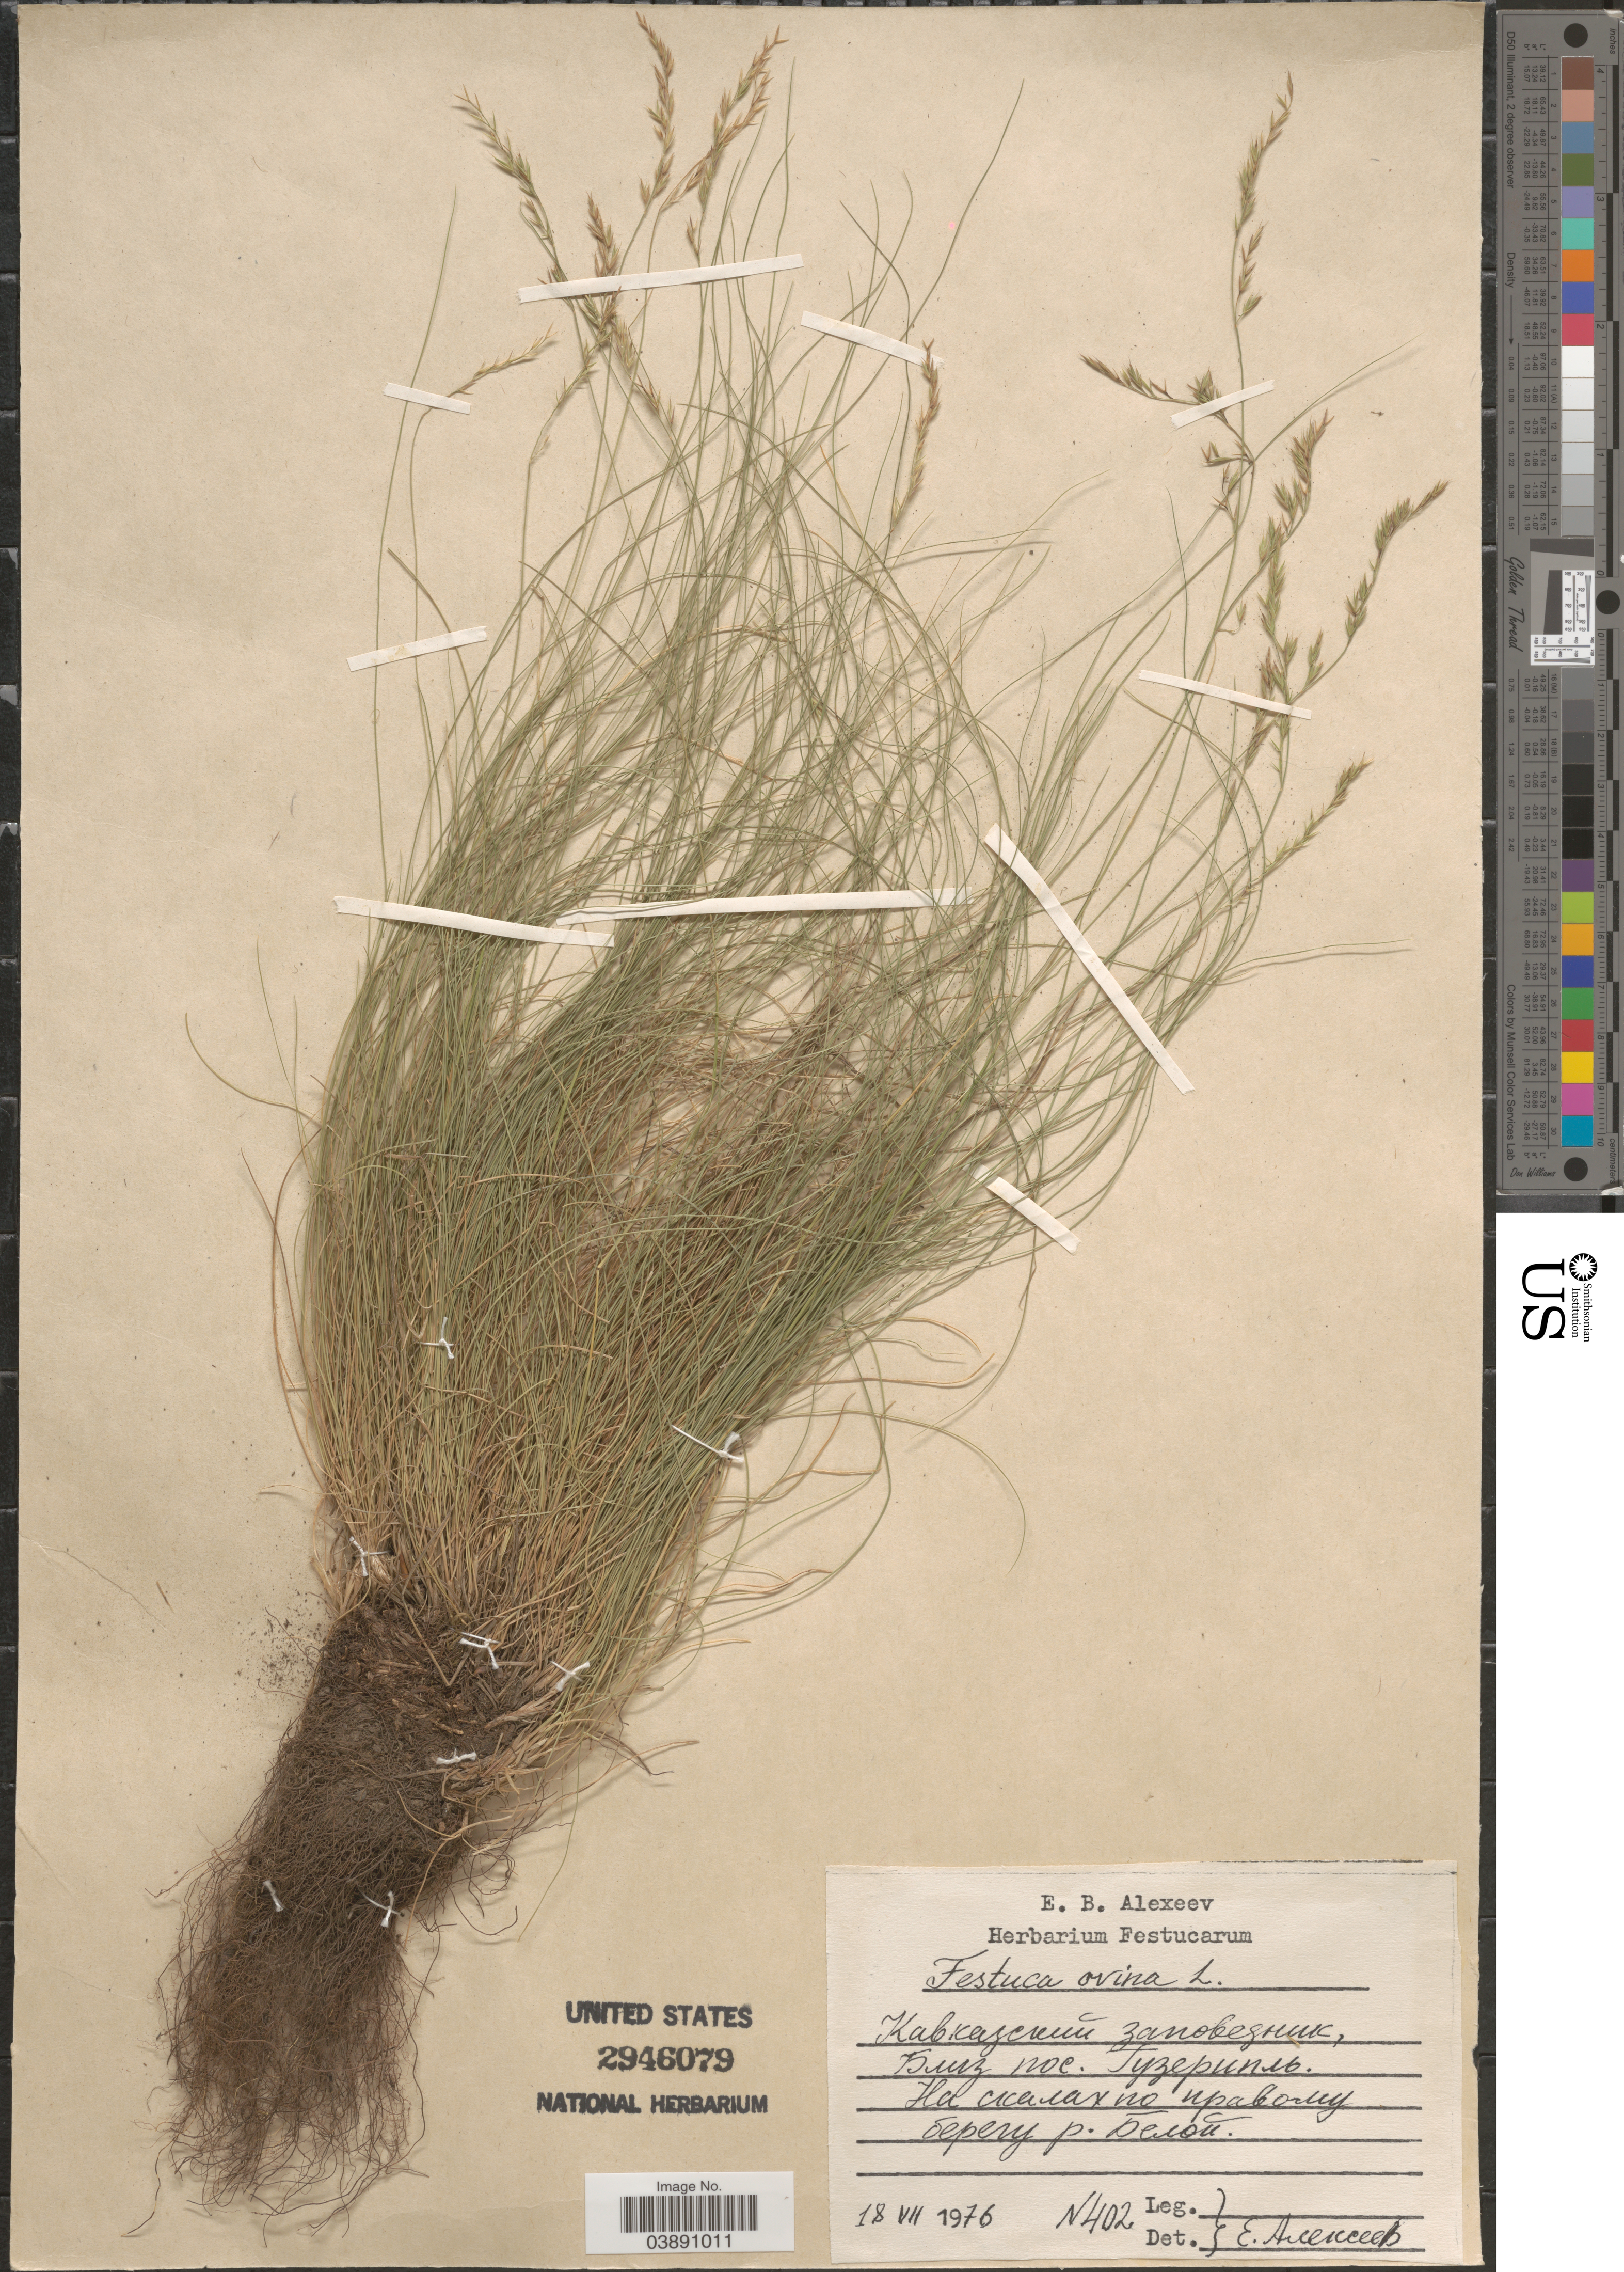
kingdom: Plantae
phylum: Tracheophyta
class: Liliopsida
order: Poales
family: Poaceae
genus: Festuca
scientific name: Festuca ovina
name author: L.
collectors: E. B. Alexeev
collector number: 402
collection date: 1976-07-18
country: Russian Federation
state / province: Adygea/ Krasnodar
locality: Near village Guzeripl, right shor of river Belaya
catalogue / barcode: US 2946079